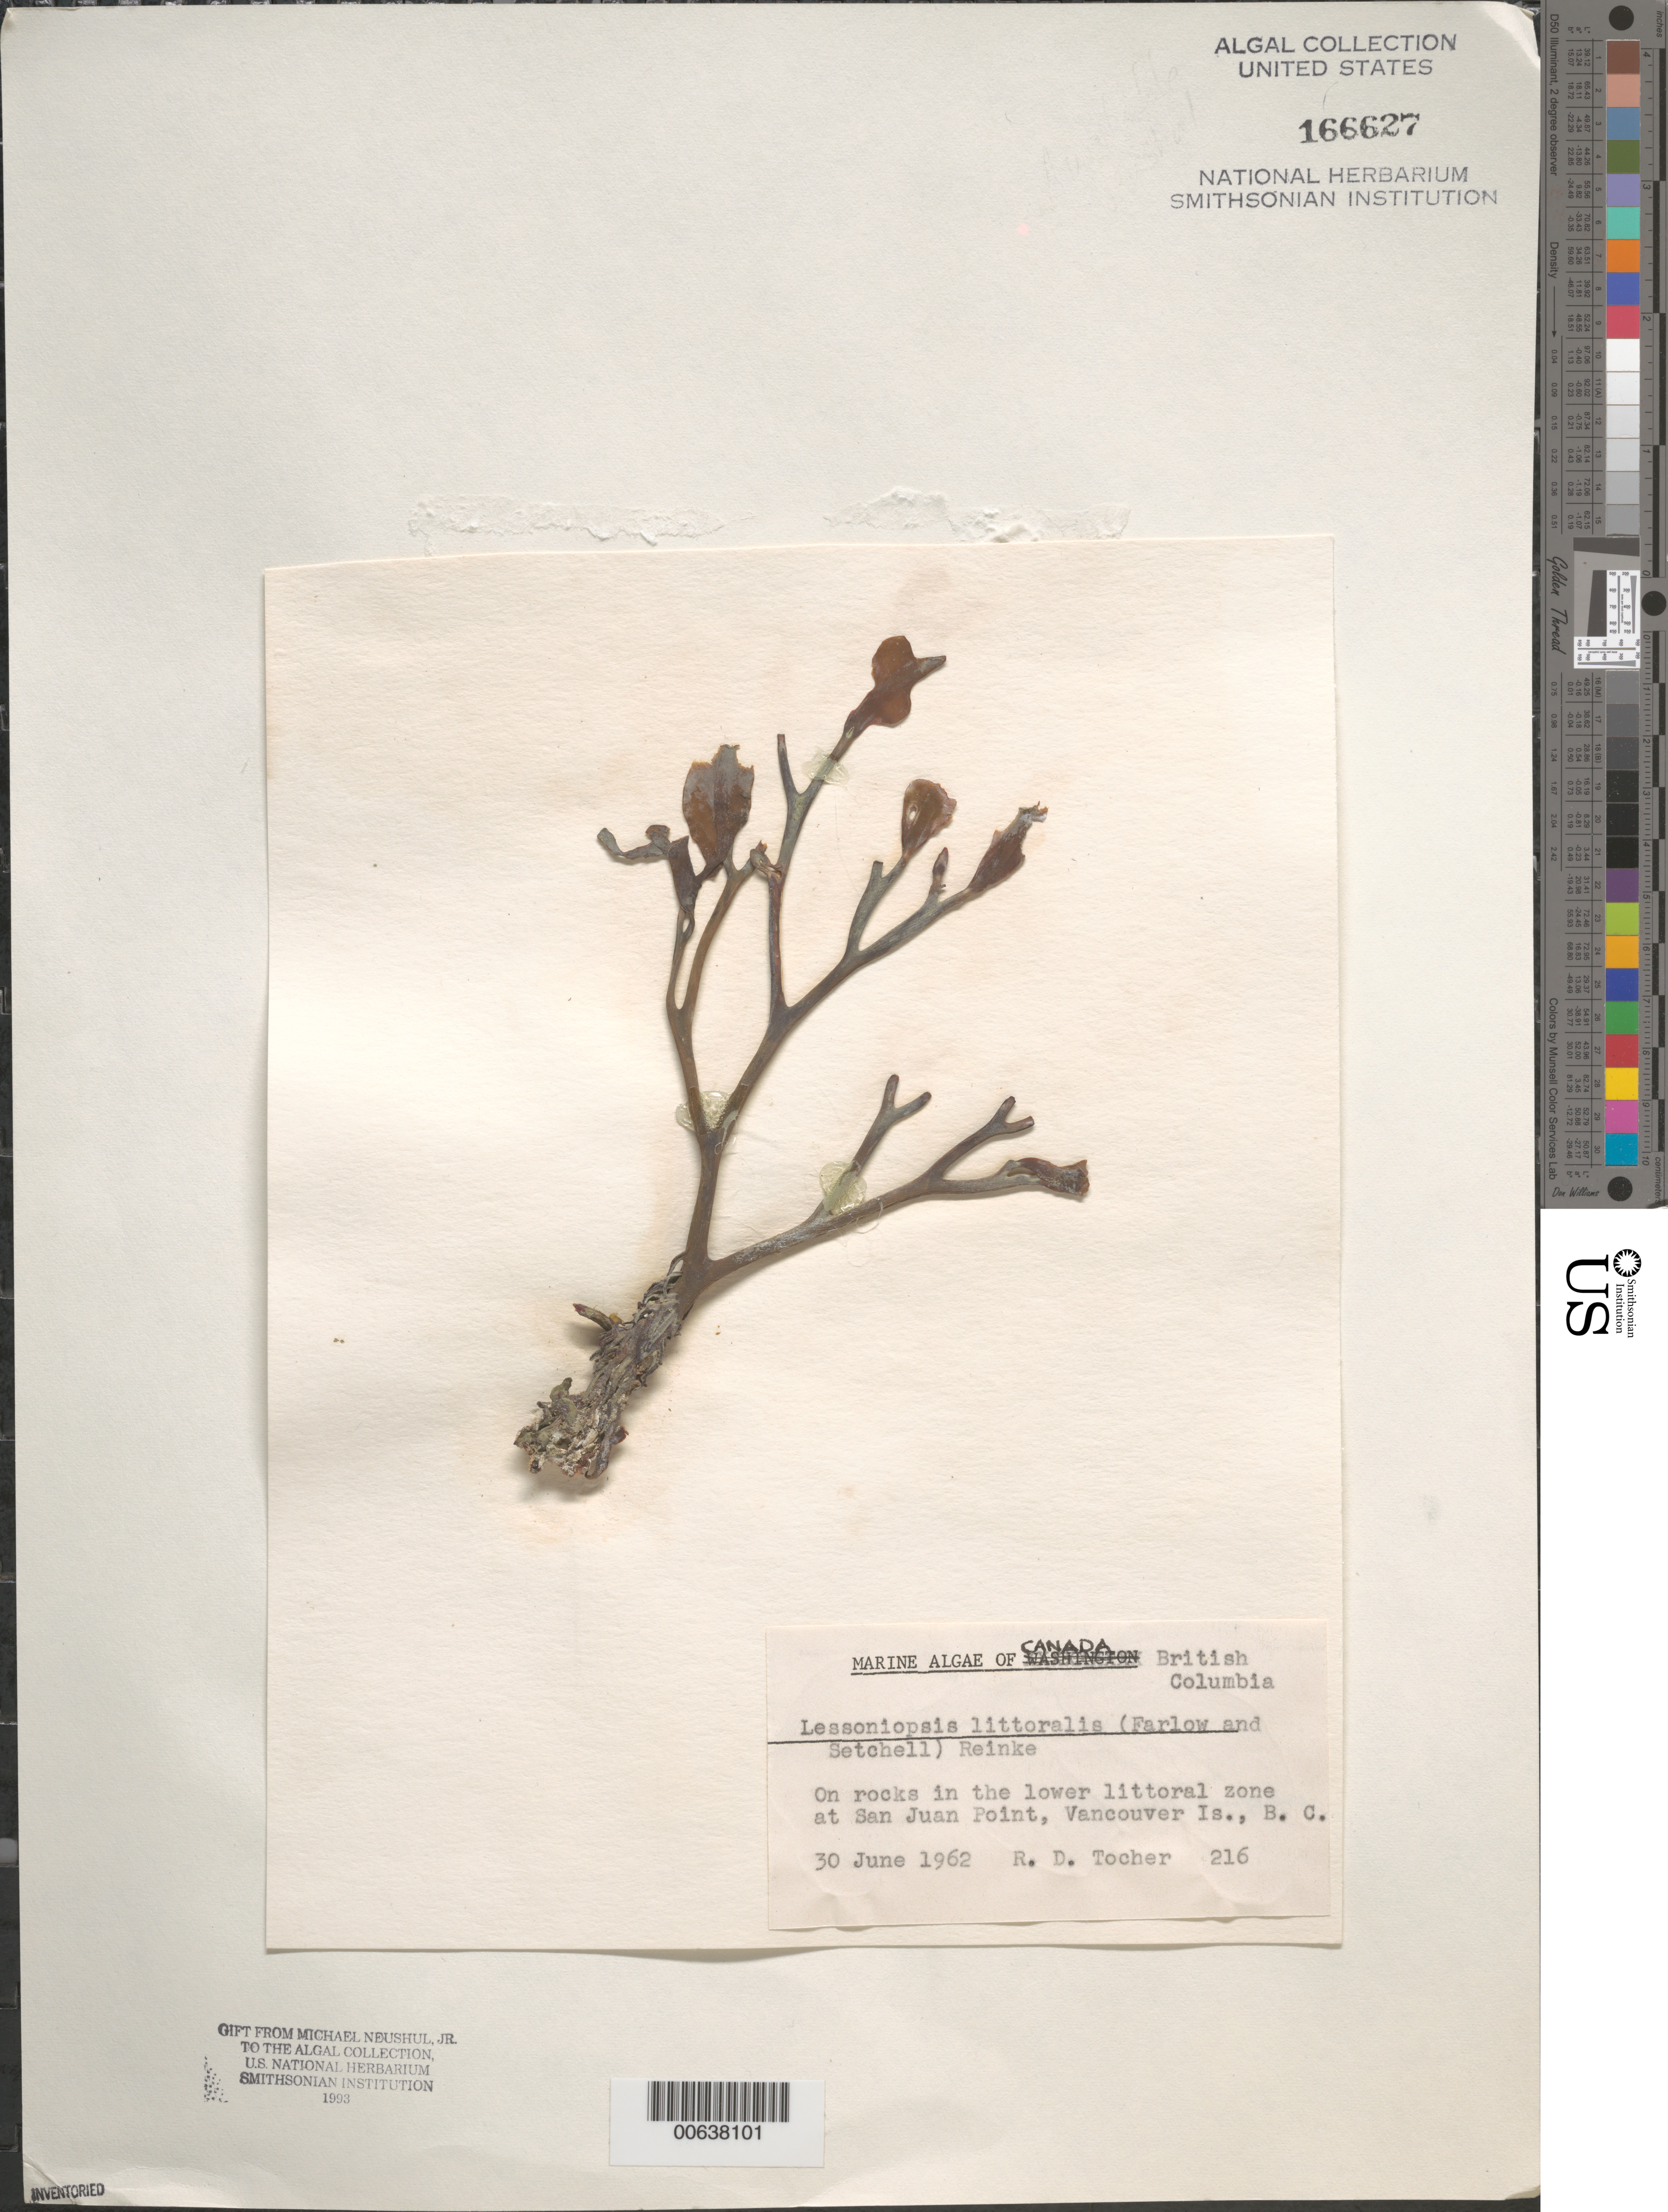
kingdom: Chromista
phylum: Ochrophyta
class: Phaeophyceae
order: Laminariales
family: Alariaceae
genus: Lessoniopsis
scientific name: Lessoniopsis littoralis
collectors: R. Tocher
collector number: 216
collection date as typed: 30 Jun 1962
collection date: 1962-06-30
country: Canada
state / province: British Columbia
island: Vancouver Island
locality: Point San Juan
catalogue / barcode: US 166627